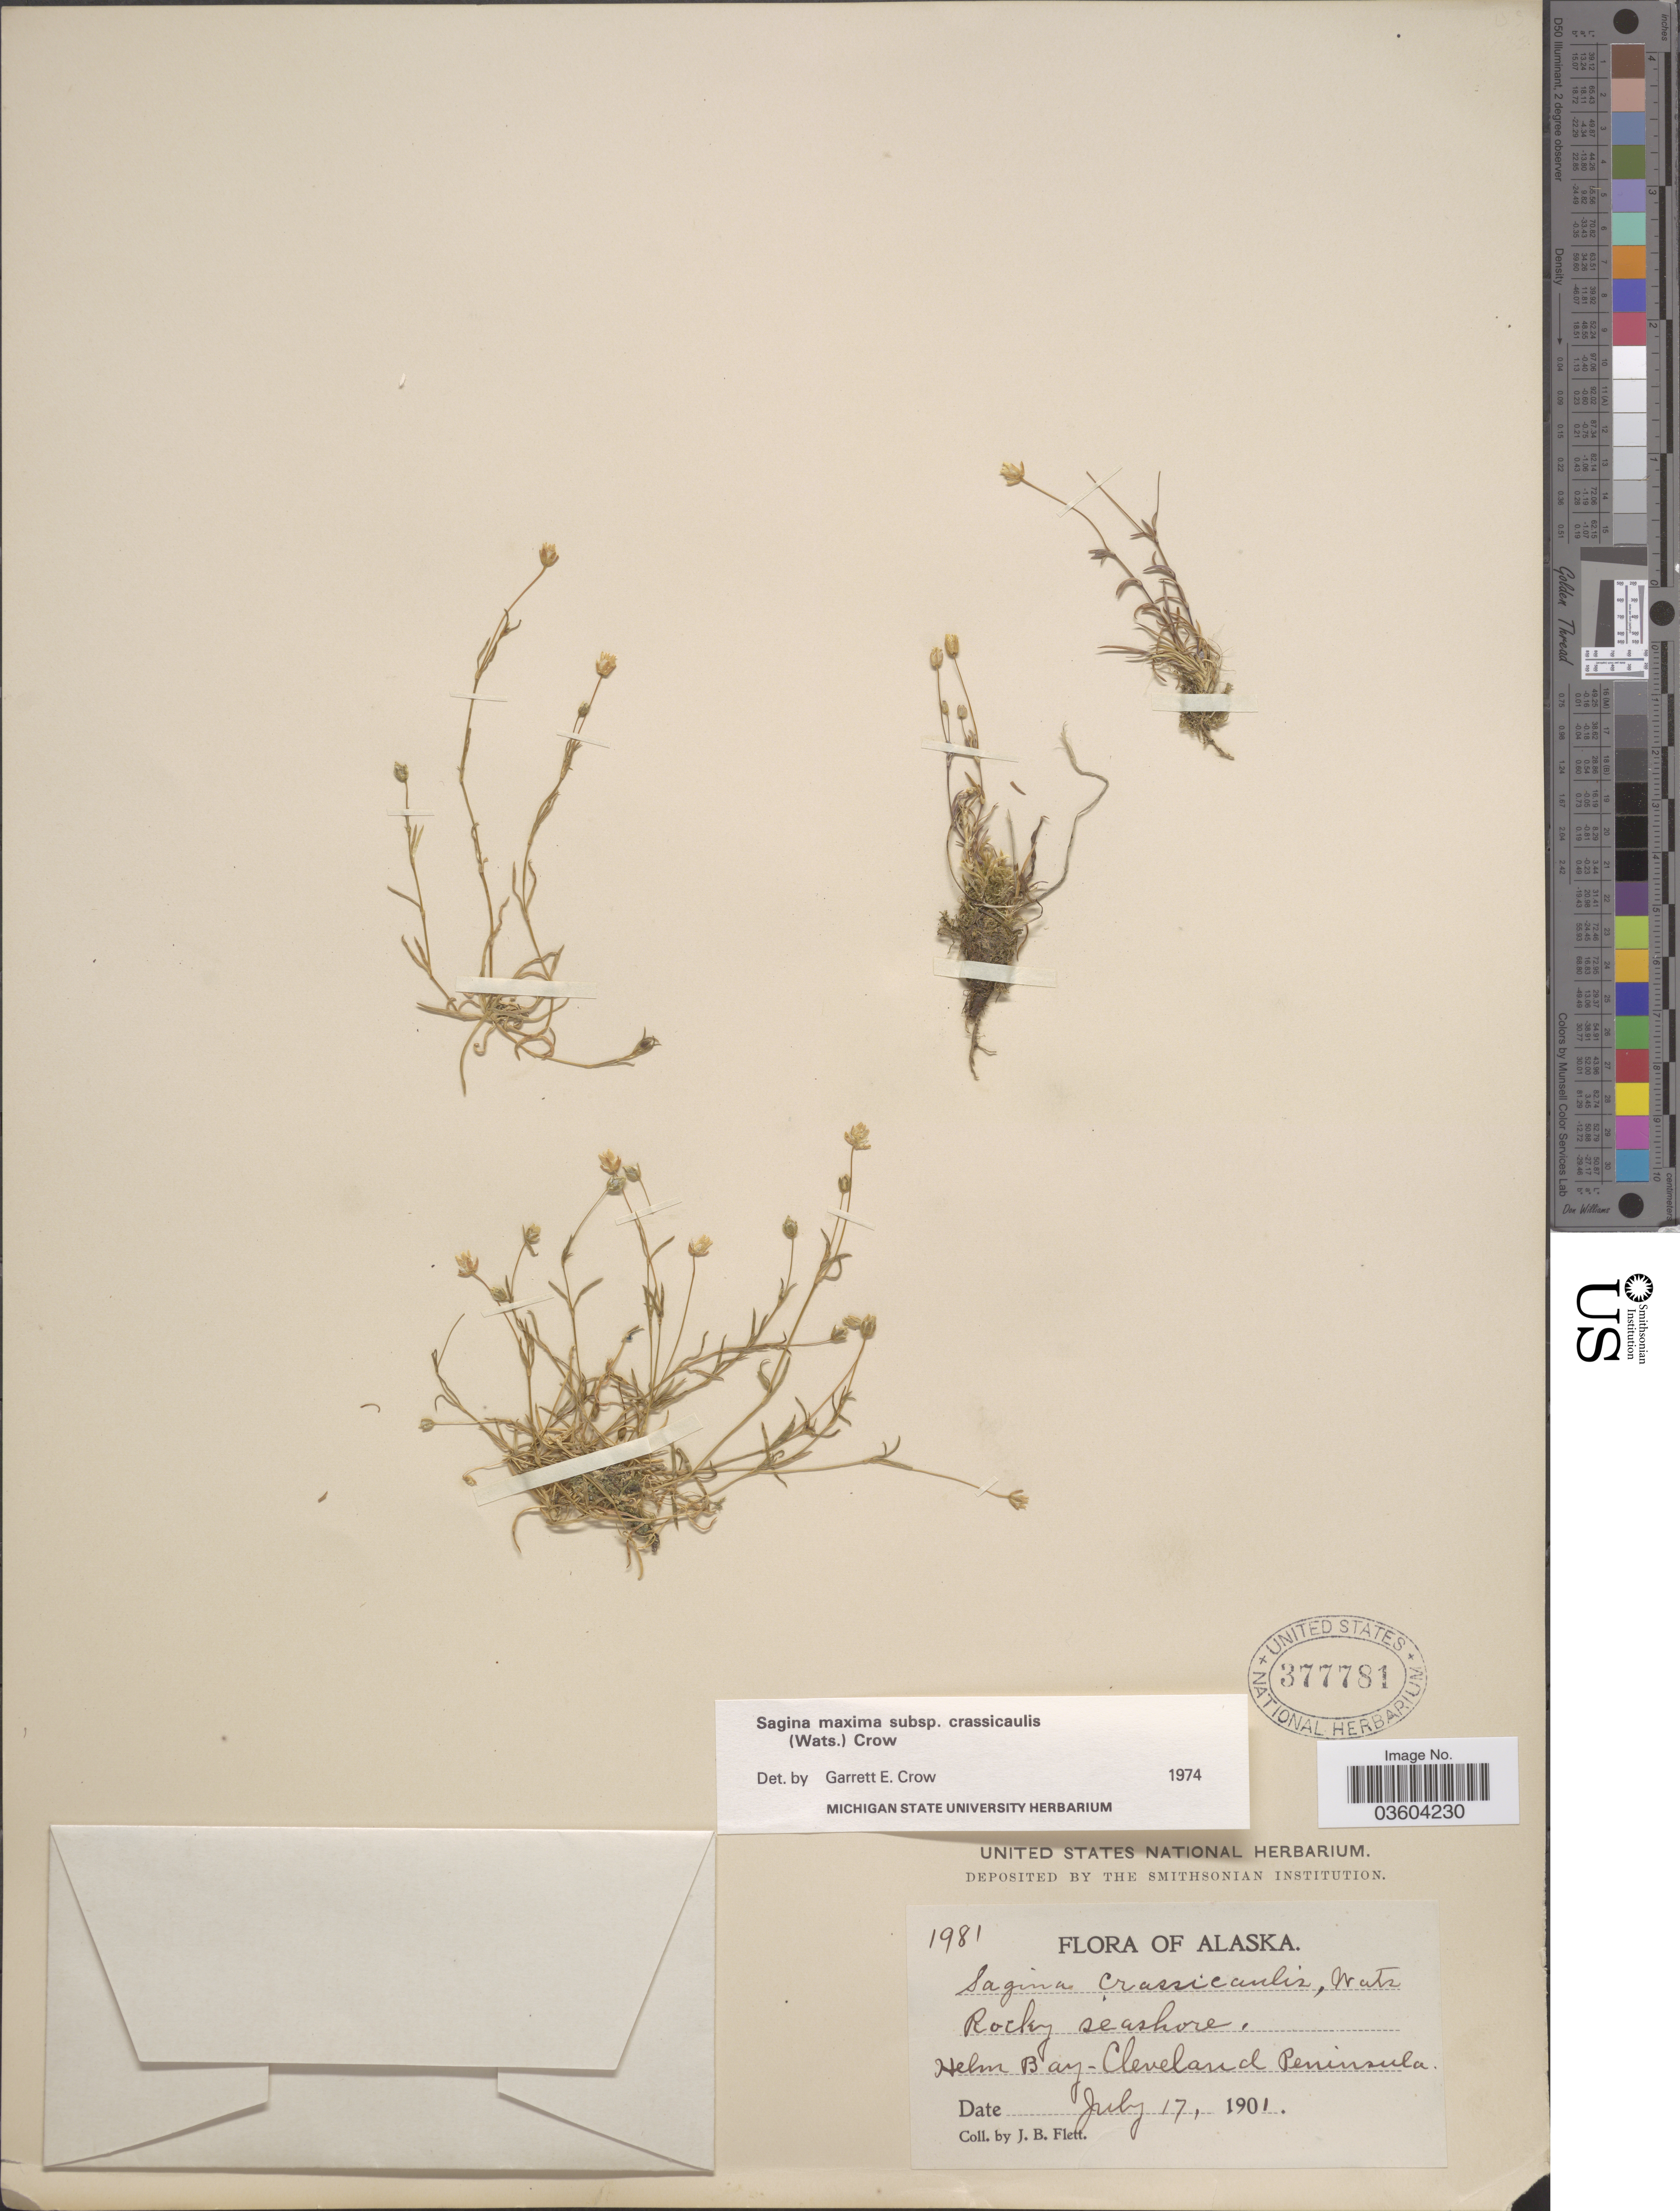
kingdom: Plantae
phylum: Tracheophyta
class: Magnoliopsida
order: Caryophyllales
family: Caryophyllaceae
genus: Sagina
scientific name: Sagina maxima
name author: A. Gray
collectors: J. Flett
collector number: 1981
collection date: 1901-07-17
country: United States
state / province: Alaska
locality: Rocky seashore. Helm Bay - Cleveland Peninsula.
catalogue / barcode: US 377781